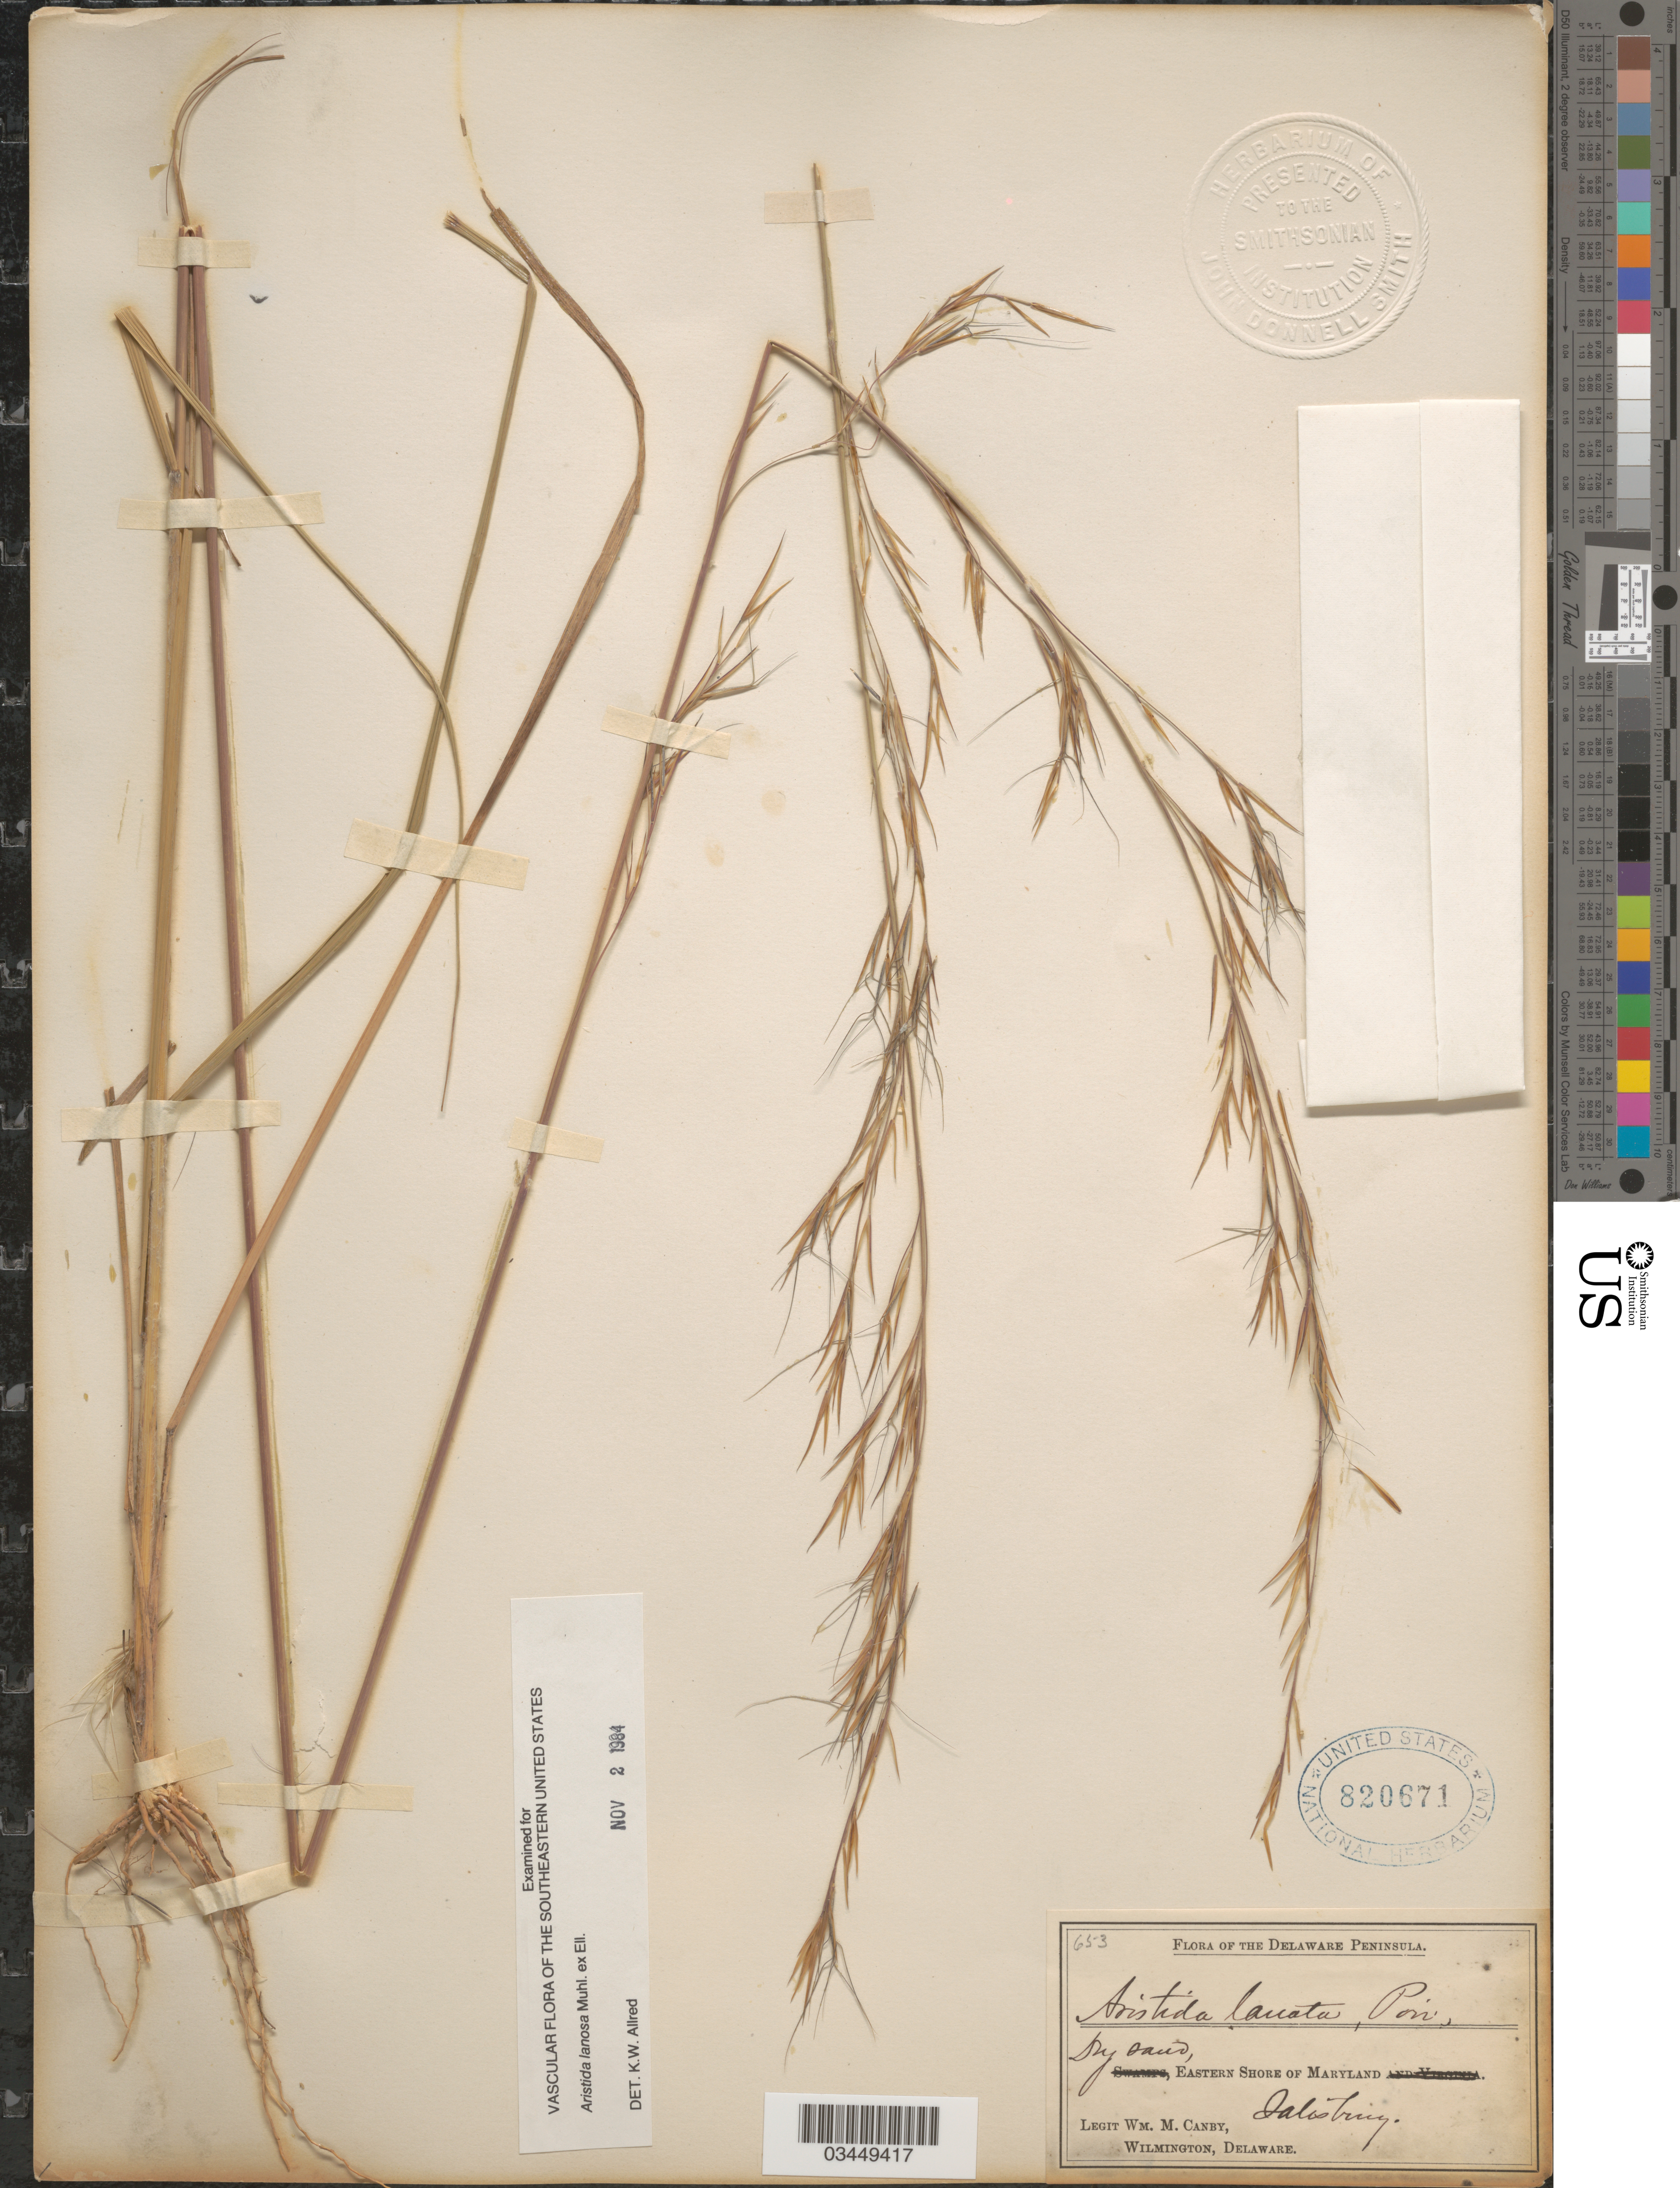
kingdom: Plantae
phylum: Tracheophyta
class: Liliopsida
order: Poales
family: Poaceae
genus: Aristida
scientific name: Aristida lanosa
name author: Muhl.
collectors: W. Canby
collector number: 653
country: United States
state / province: Maryland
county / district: Wicomico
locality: The Delaware Peninsula. Dry sand, Eastern Shore of Maryland. Salisbury.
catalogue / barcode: US 820671